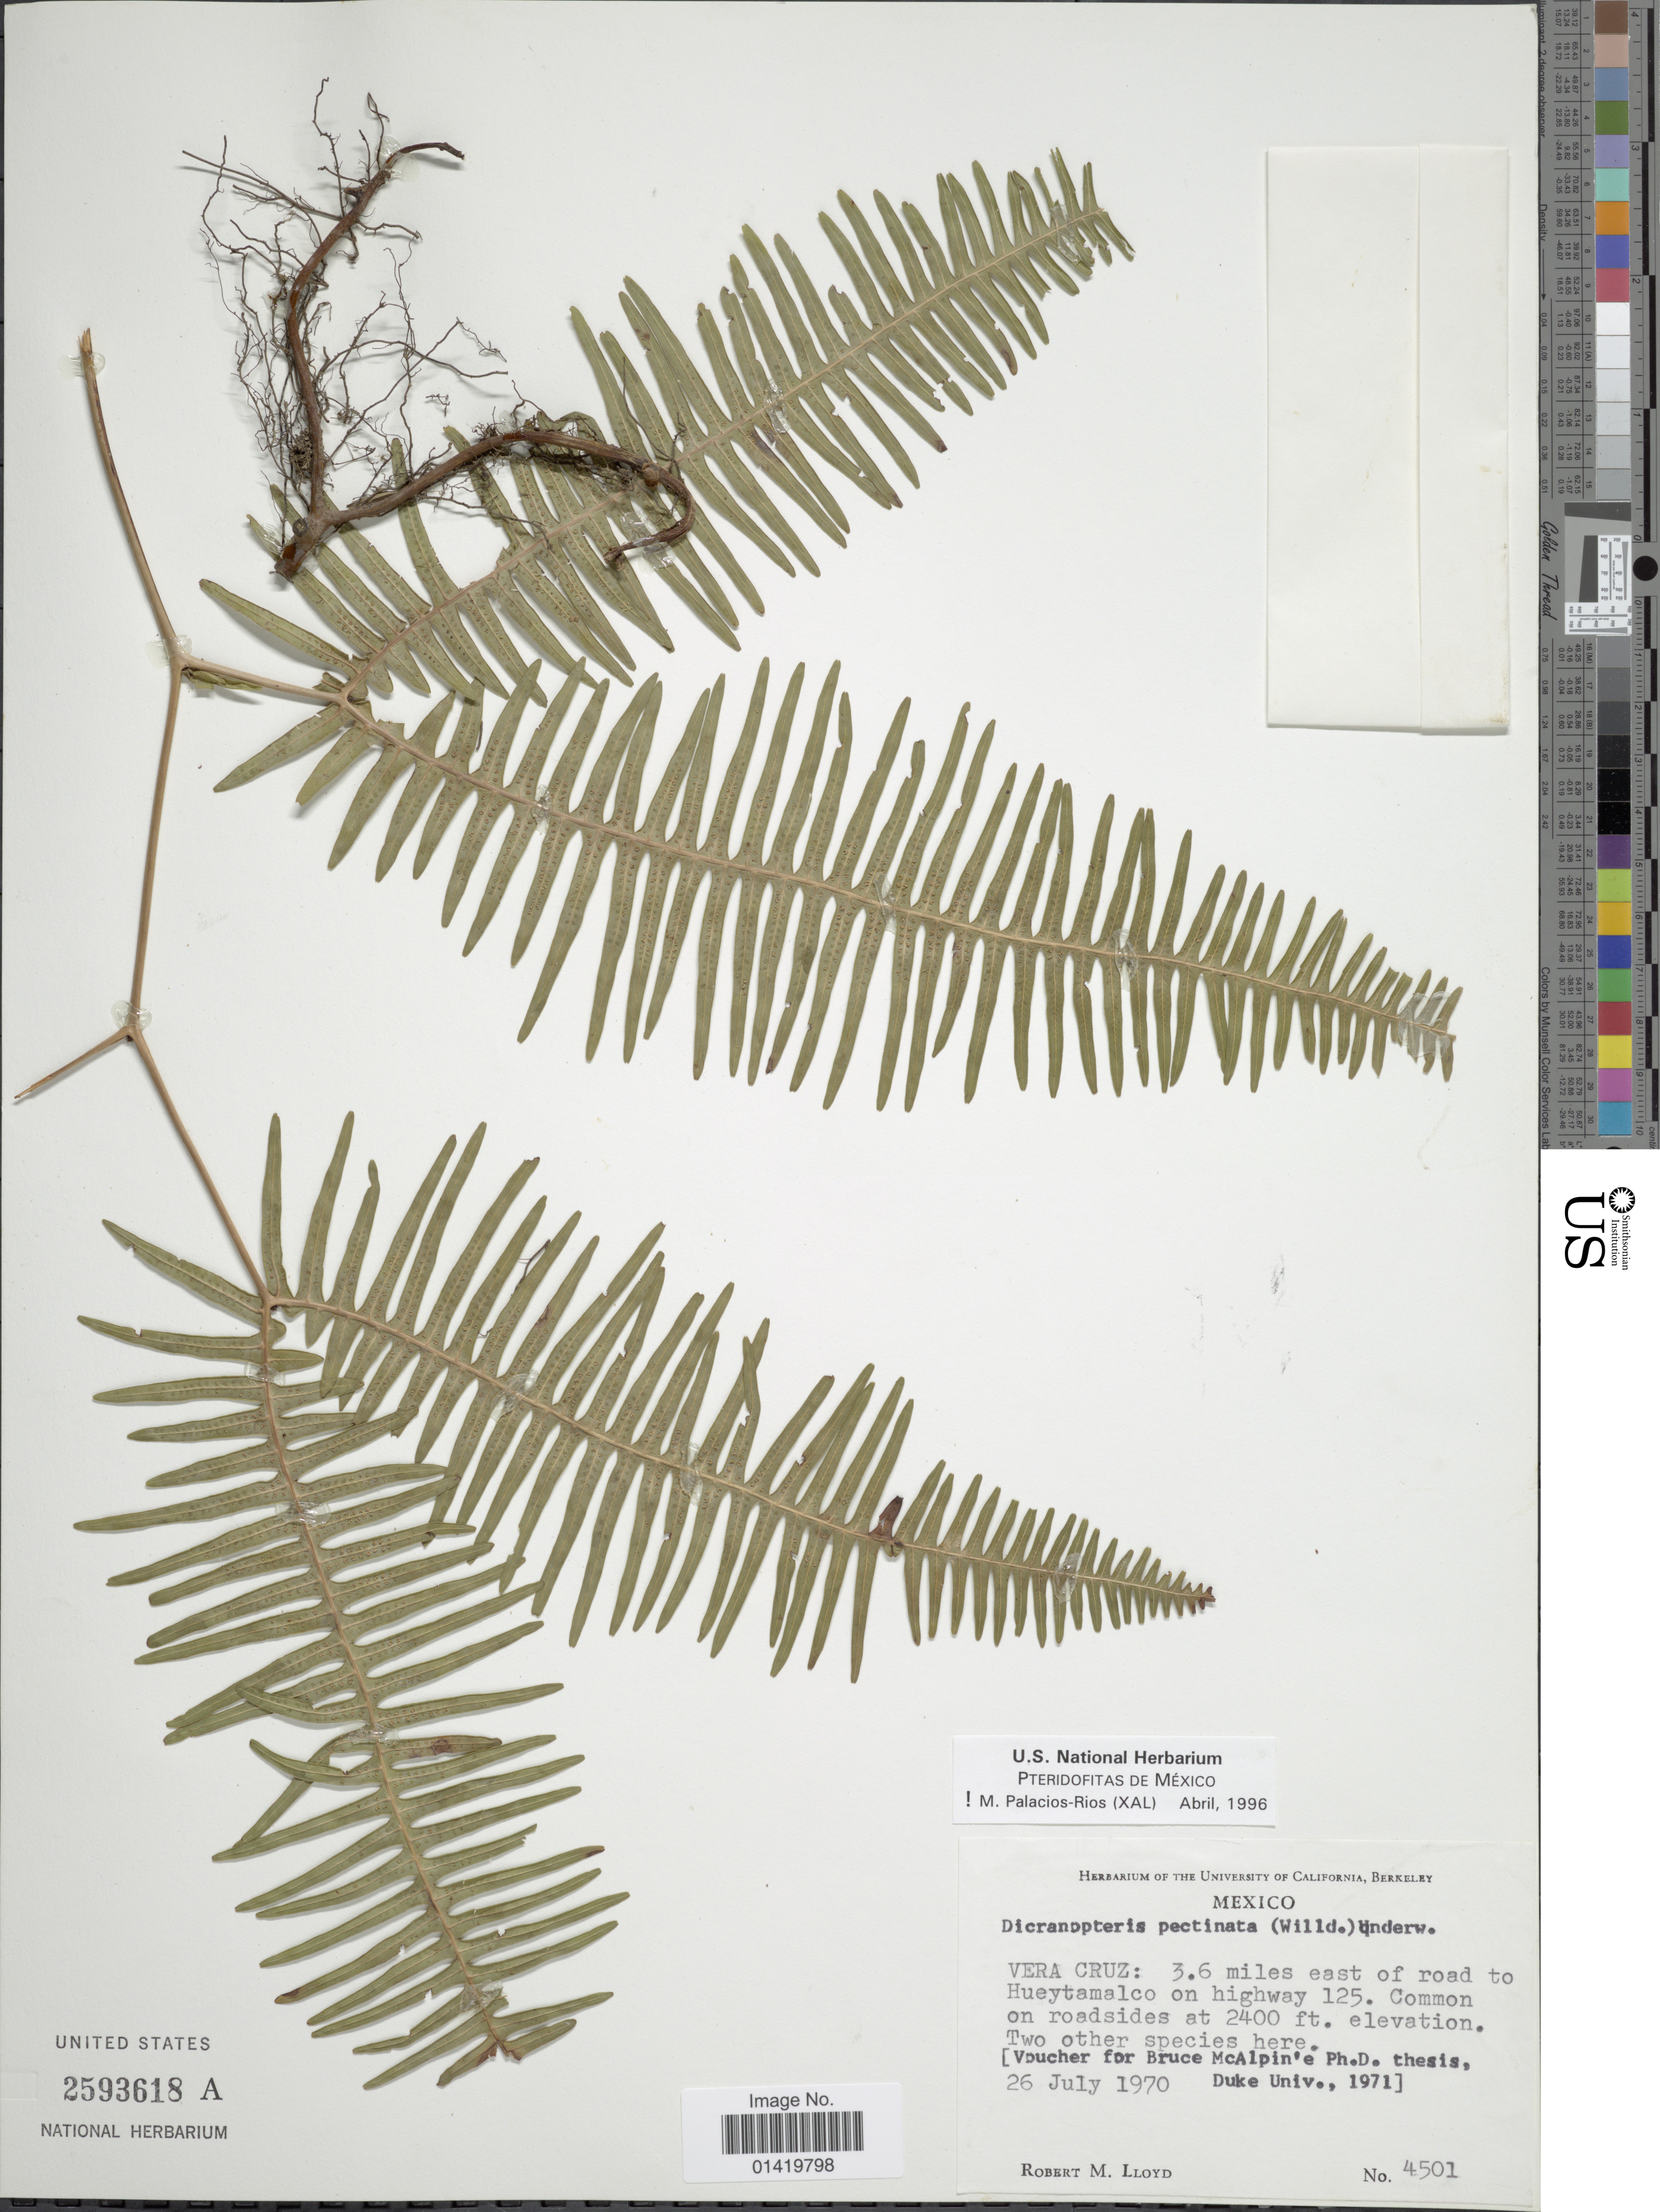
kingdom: Plantae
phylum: Tracheophyta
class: Polypodiopsida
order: Gleicheniales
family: Gleicheniaceae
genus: Gleichenella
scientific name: Gleichenella pectinata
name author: (Willd.) Ching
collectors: R. M. Lloyd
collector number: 4501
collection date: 1970-07-26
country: Mexico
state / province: Veracruz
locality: Vera Cruz: 3.6 miles east of road to Hueytamalco on highway 125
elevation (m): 732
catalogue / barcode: US 2593618A